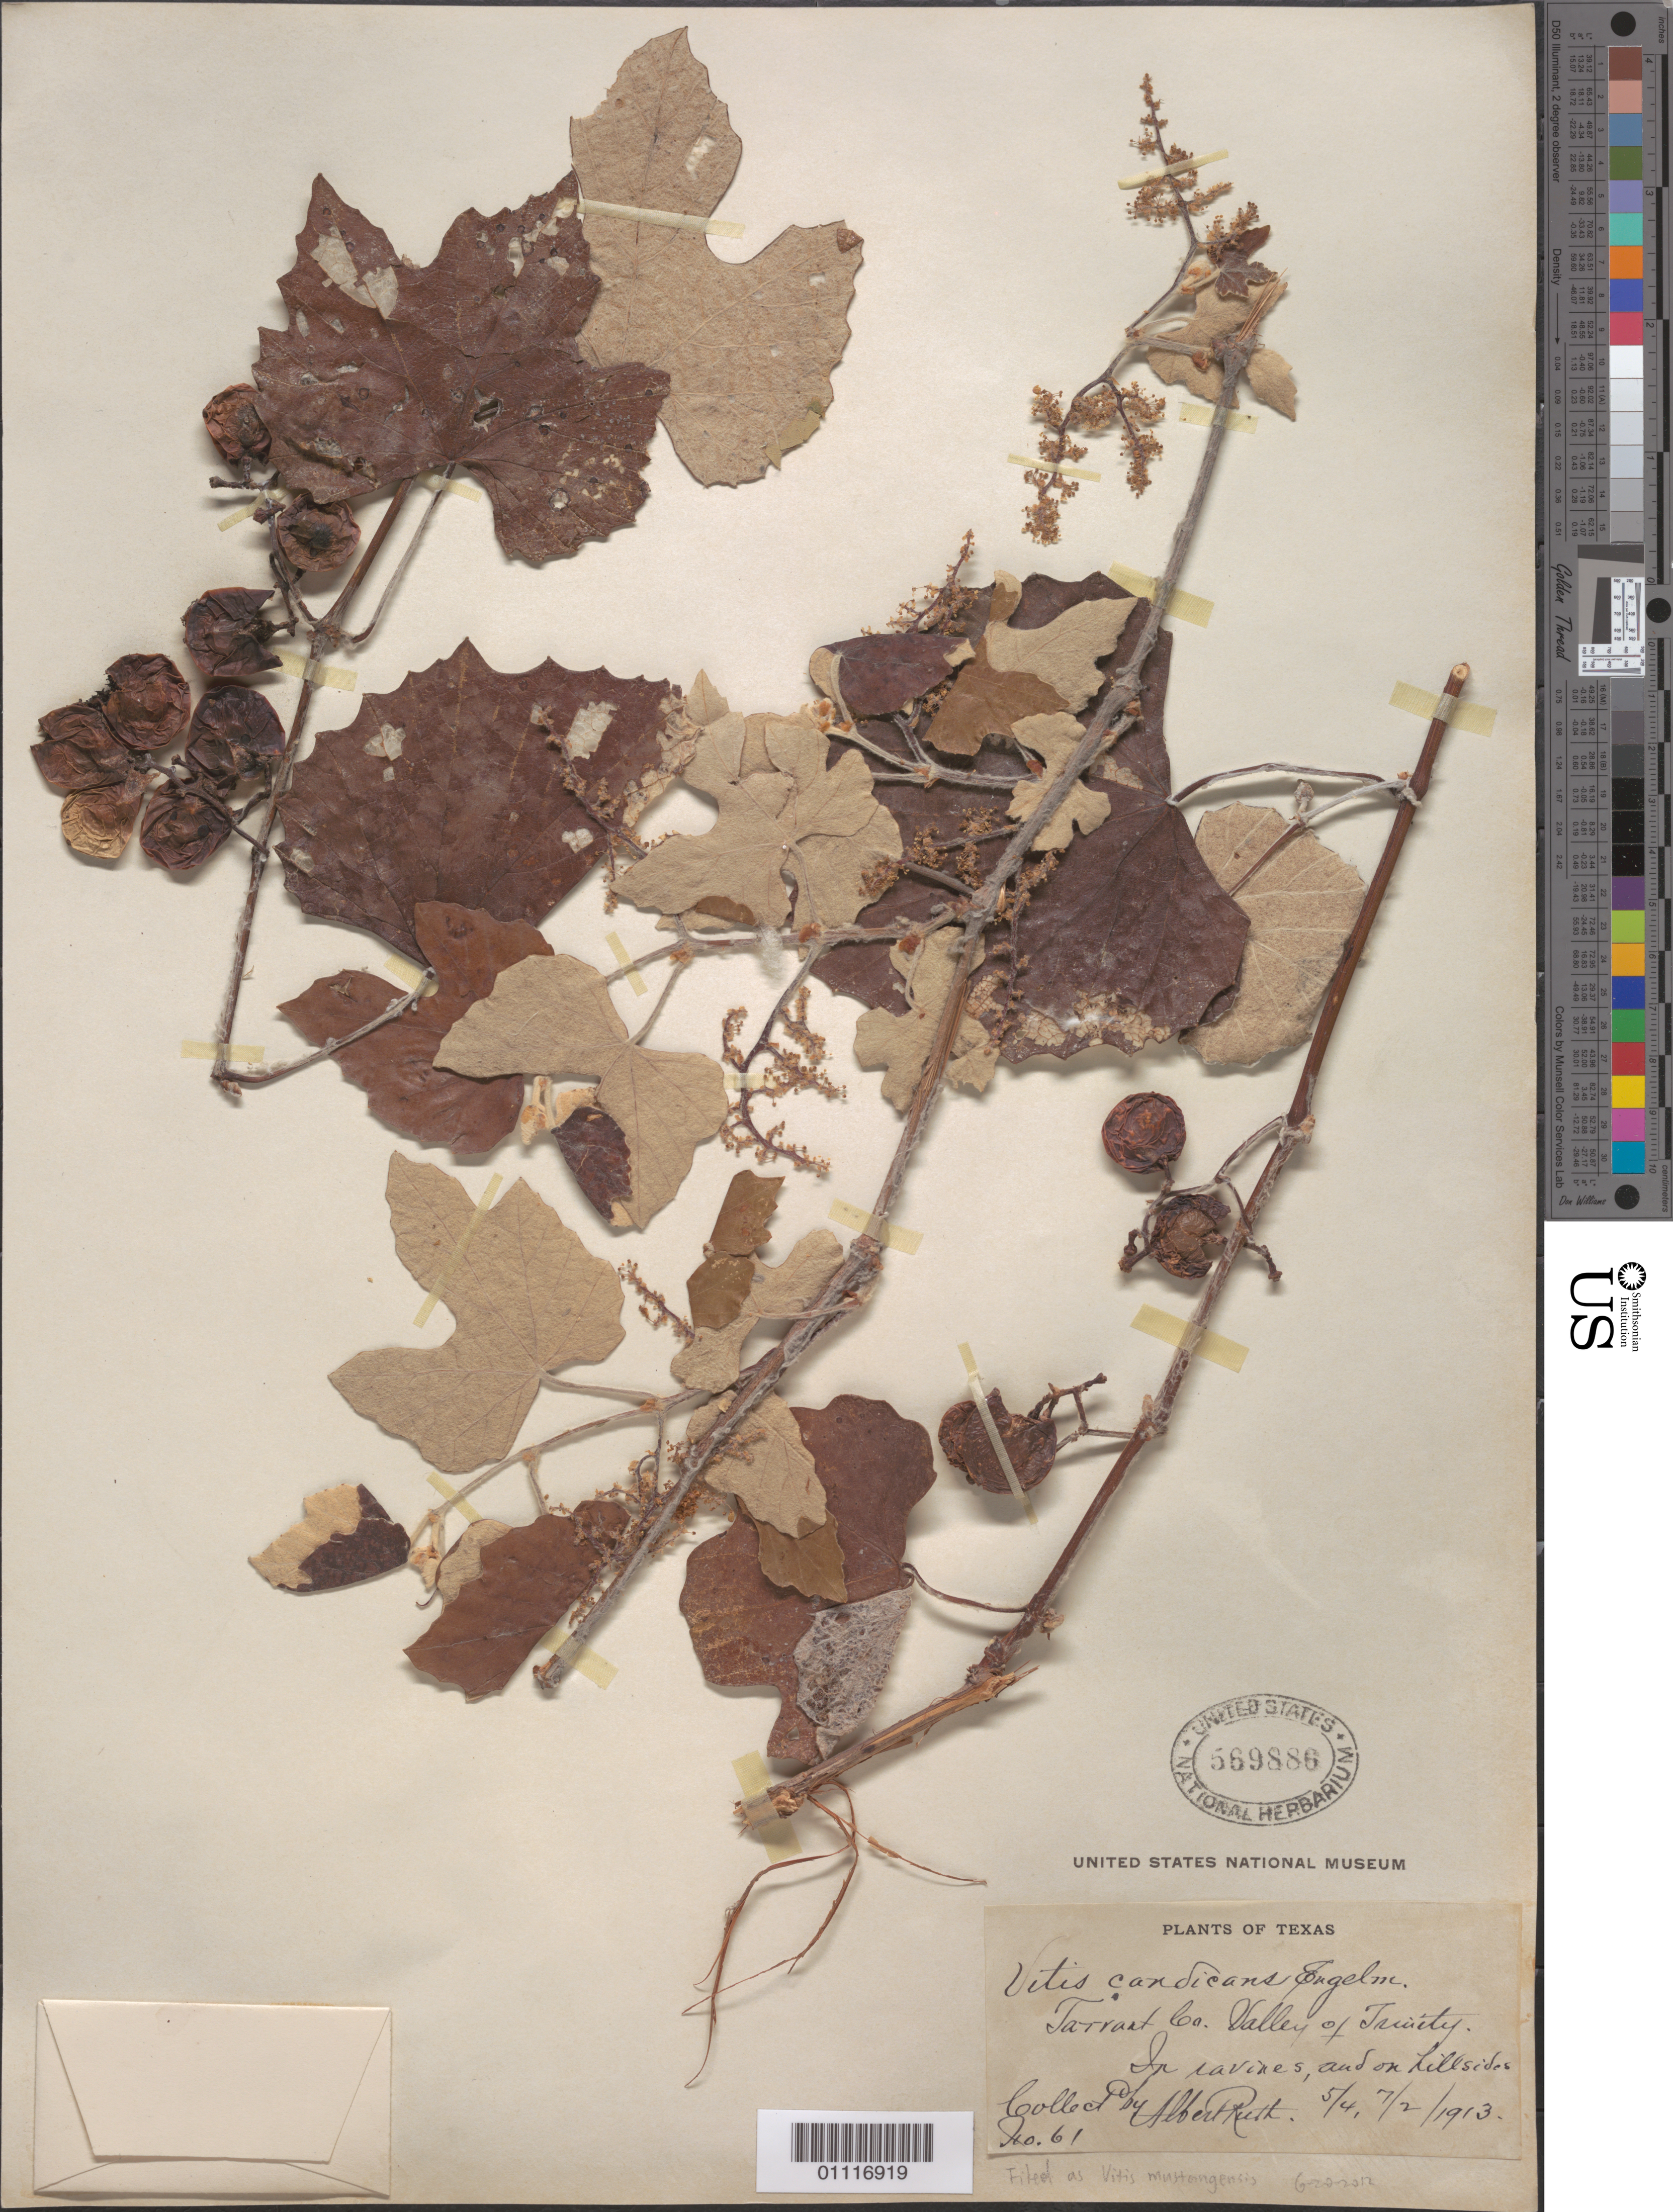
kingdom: Plantae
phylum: Tracheophyta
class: Magnoliopsida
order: Vitales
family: Vitaceae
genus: Vitis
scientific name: Vitis mustangensis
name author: Buckley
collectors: A. Ruth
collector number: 61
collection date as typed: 5/4, 7/2 /1913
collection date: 1913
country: United States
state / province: Texas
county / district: Tarrant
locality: Valley of Trinity, In ravines, and on hillsides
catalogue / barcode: US 569886